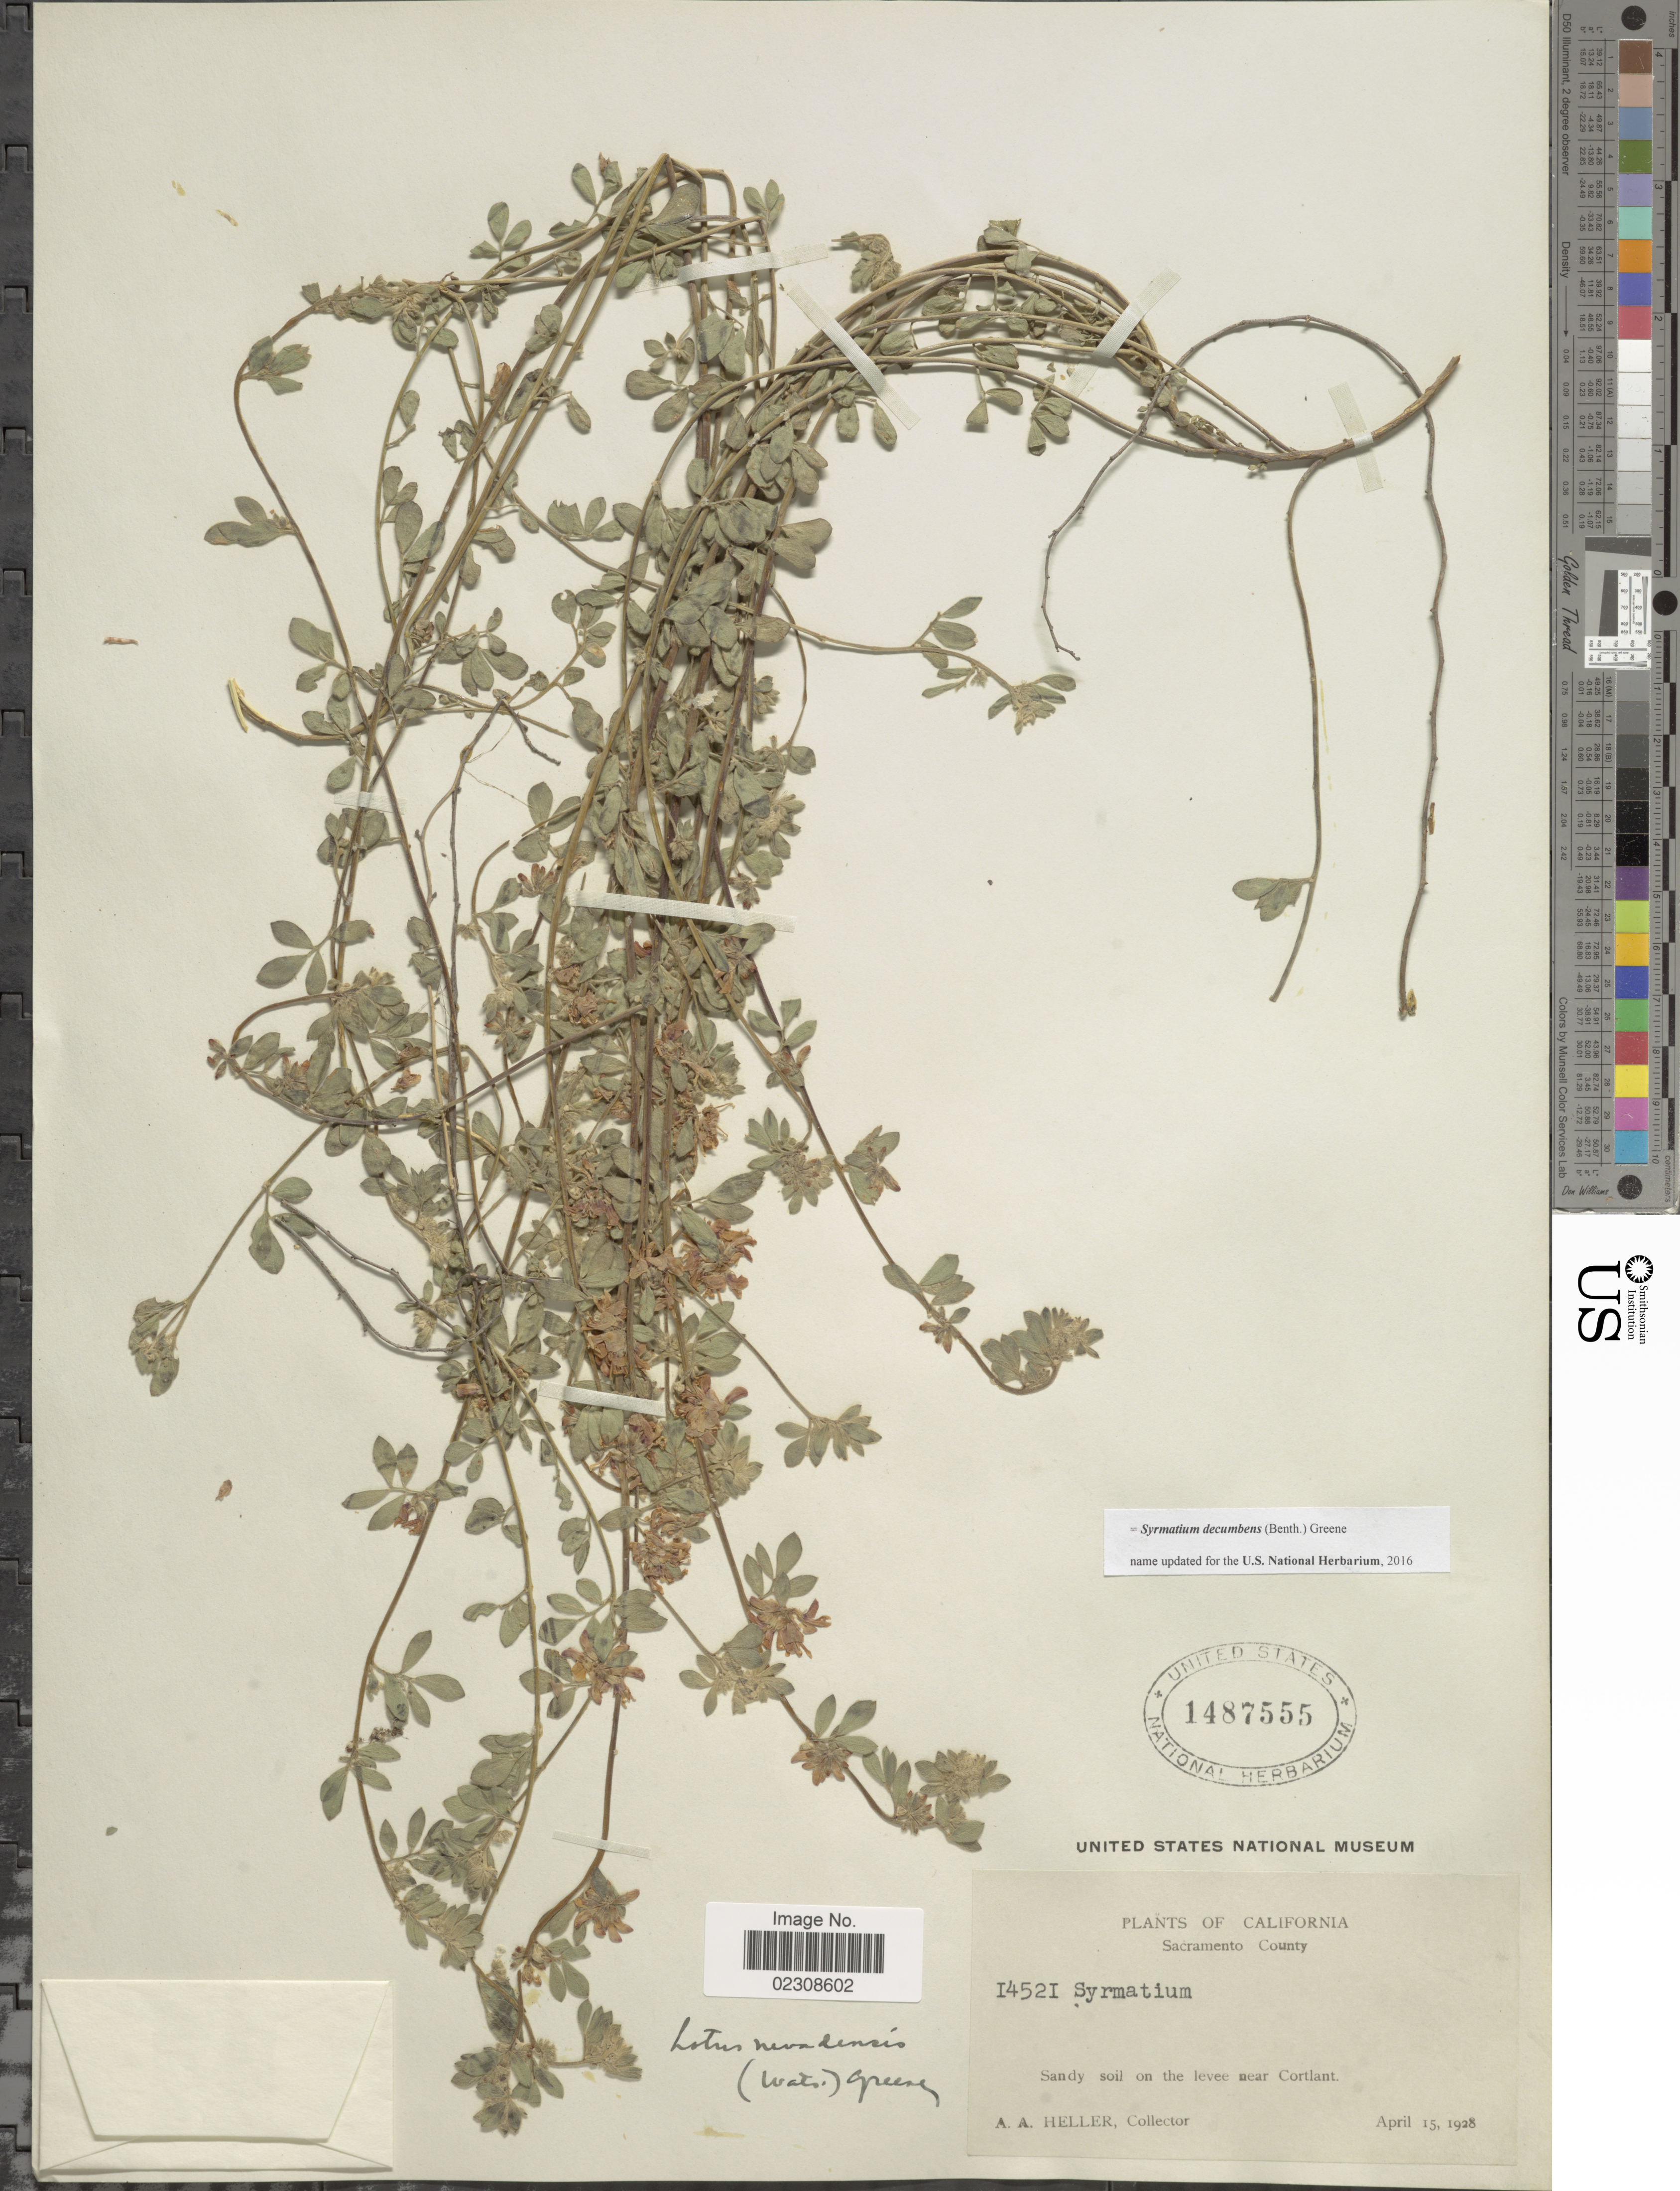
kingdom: Plantae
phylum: Tracheophyta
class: Magnoliopsida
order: Fabales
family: Fabaceae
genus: Syrmatium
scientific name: Syrmatium decumbens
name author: (Benth.) Greene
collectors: A. A. Heller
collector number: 14521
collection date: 1928-04-15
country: United States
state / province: California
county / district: Sacramento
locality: Sacramento County. Sandy soil on the levee near Cortlant.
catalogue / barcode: US 1487555